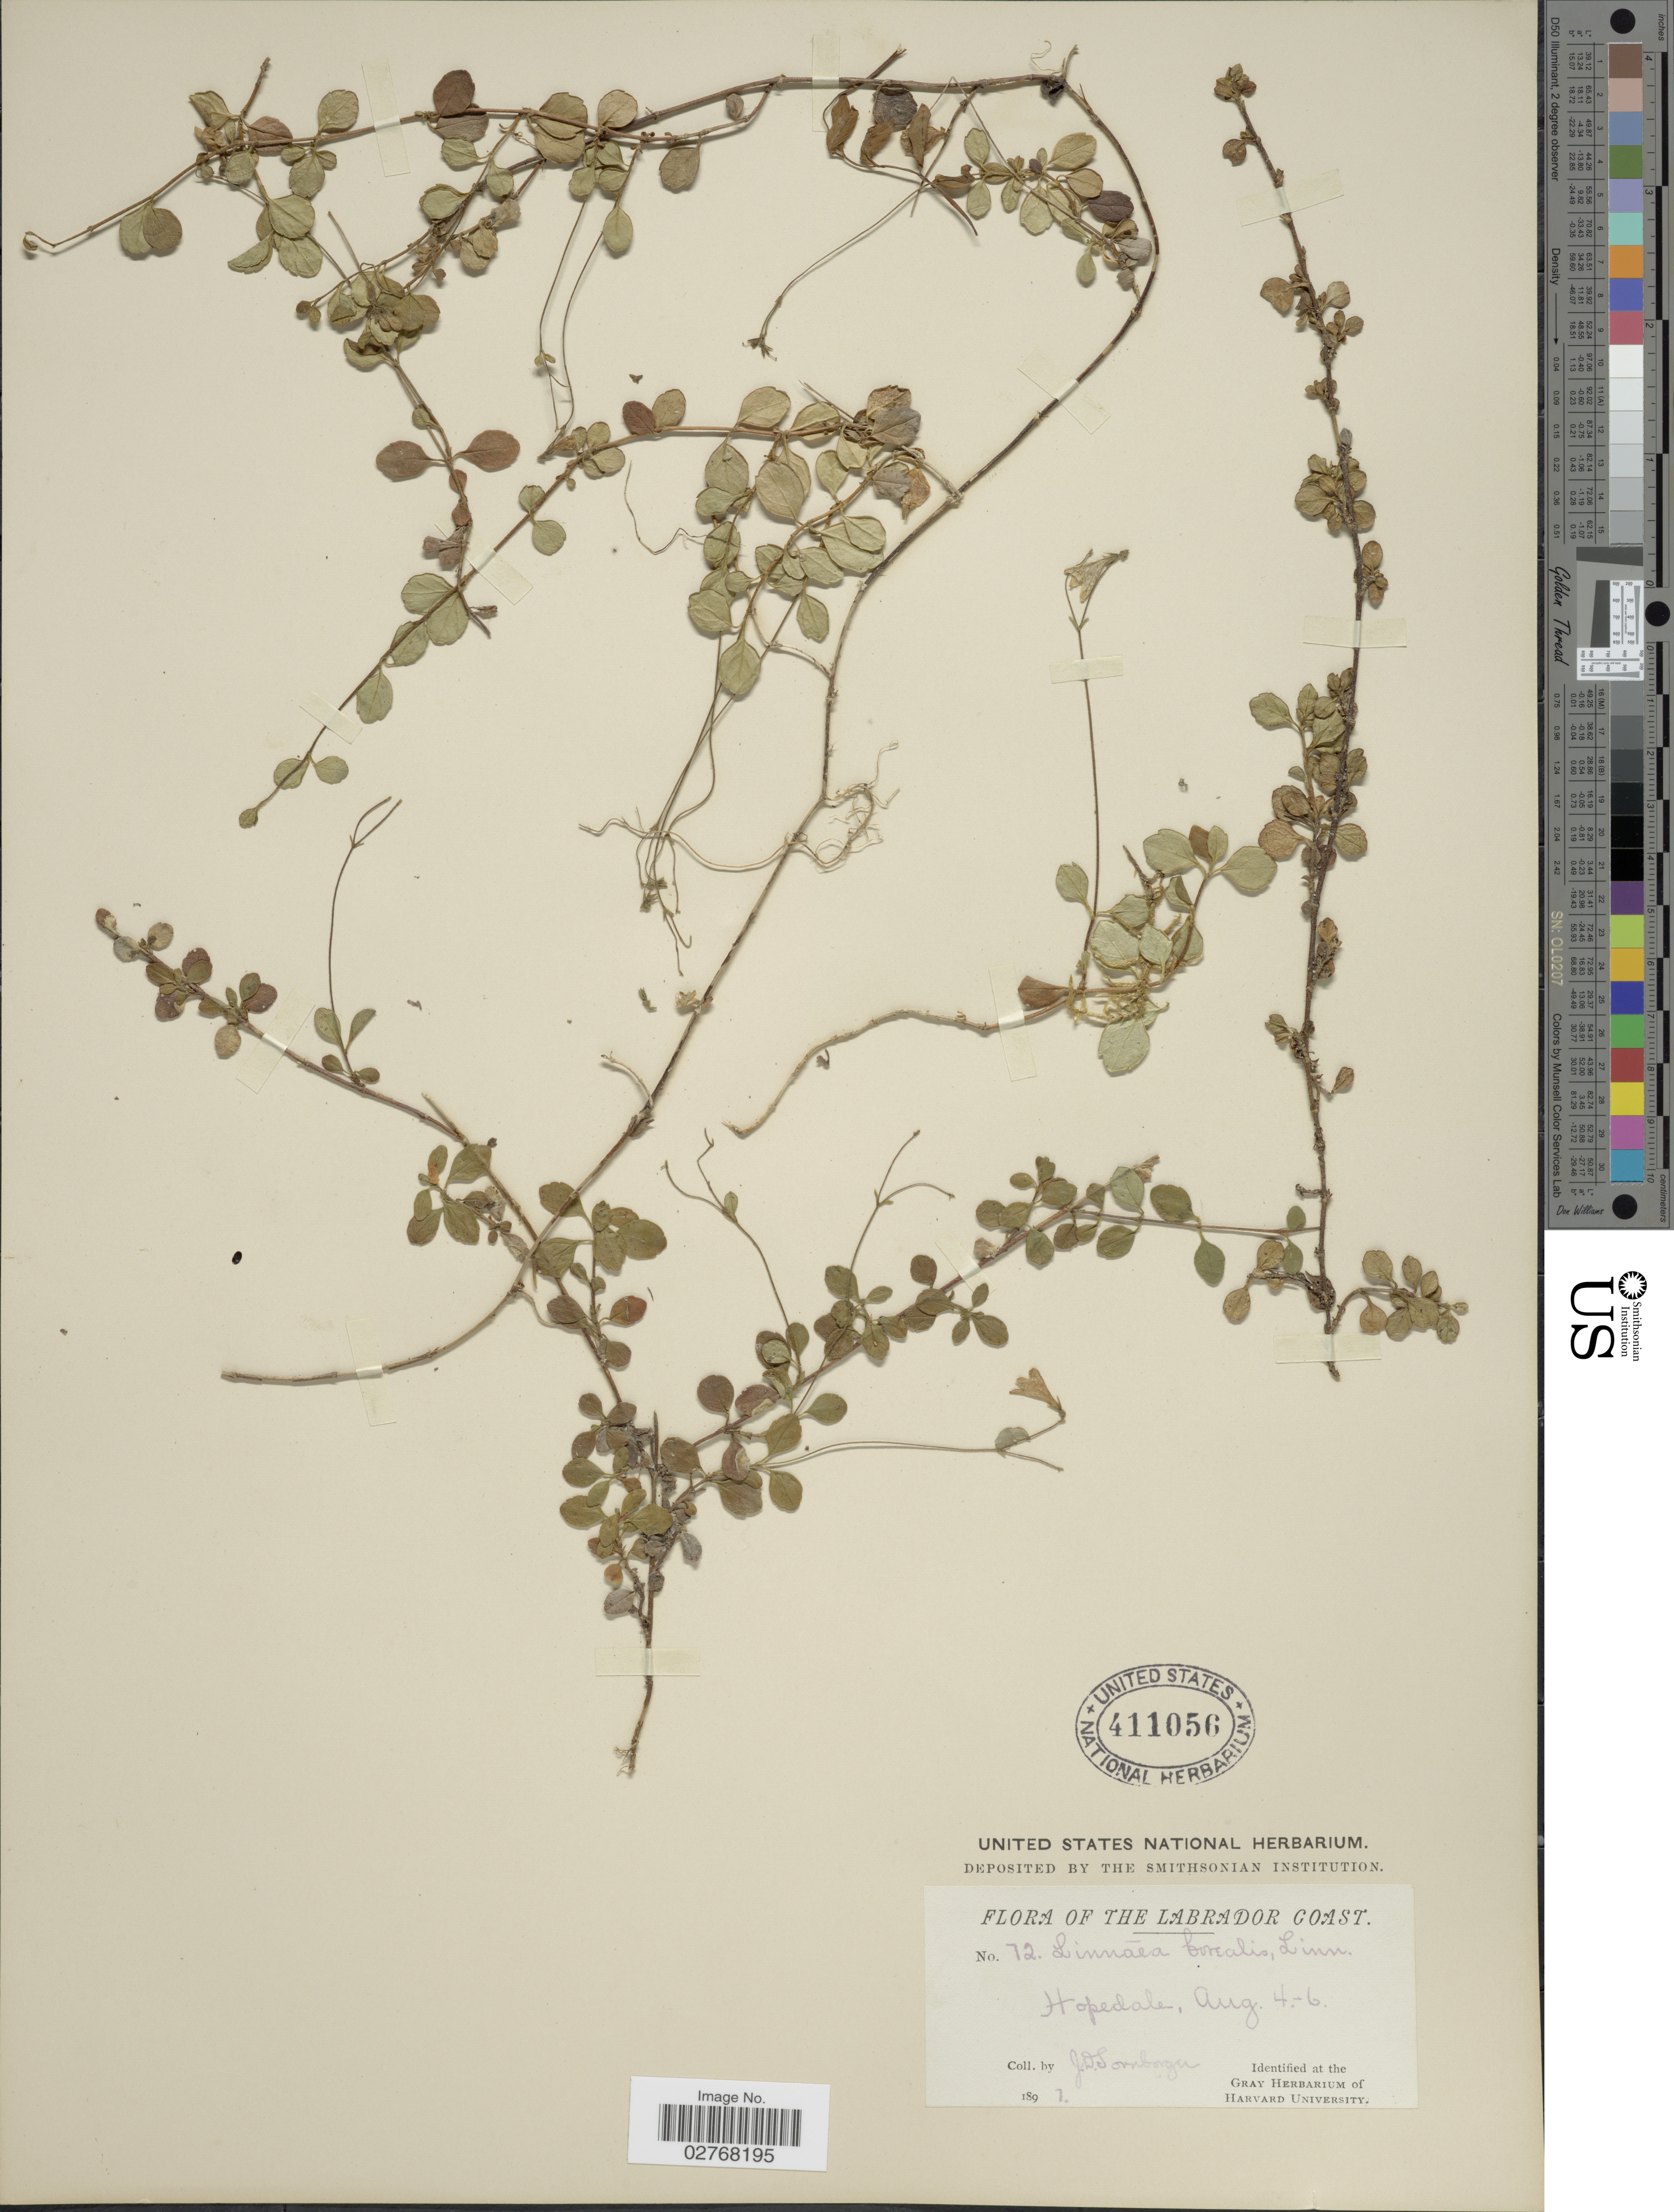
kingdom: Plantae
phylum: Tracheophyta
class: Magnoliopsida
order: Dipsacales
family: Caprifoliaceae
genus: Linnaea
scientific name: Linnaea borealis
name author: L.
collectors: J. Sornborger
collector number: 72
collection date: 1891-08-04/1891-08-06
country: Canada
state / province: Newfoundland and Labrador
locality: Labrador Coast. Hopedale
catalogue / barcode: US 411056